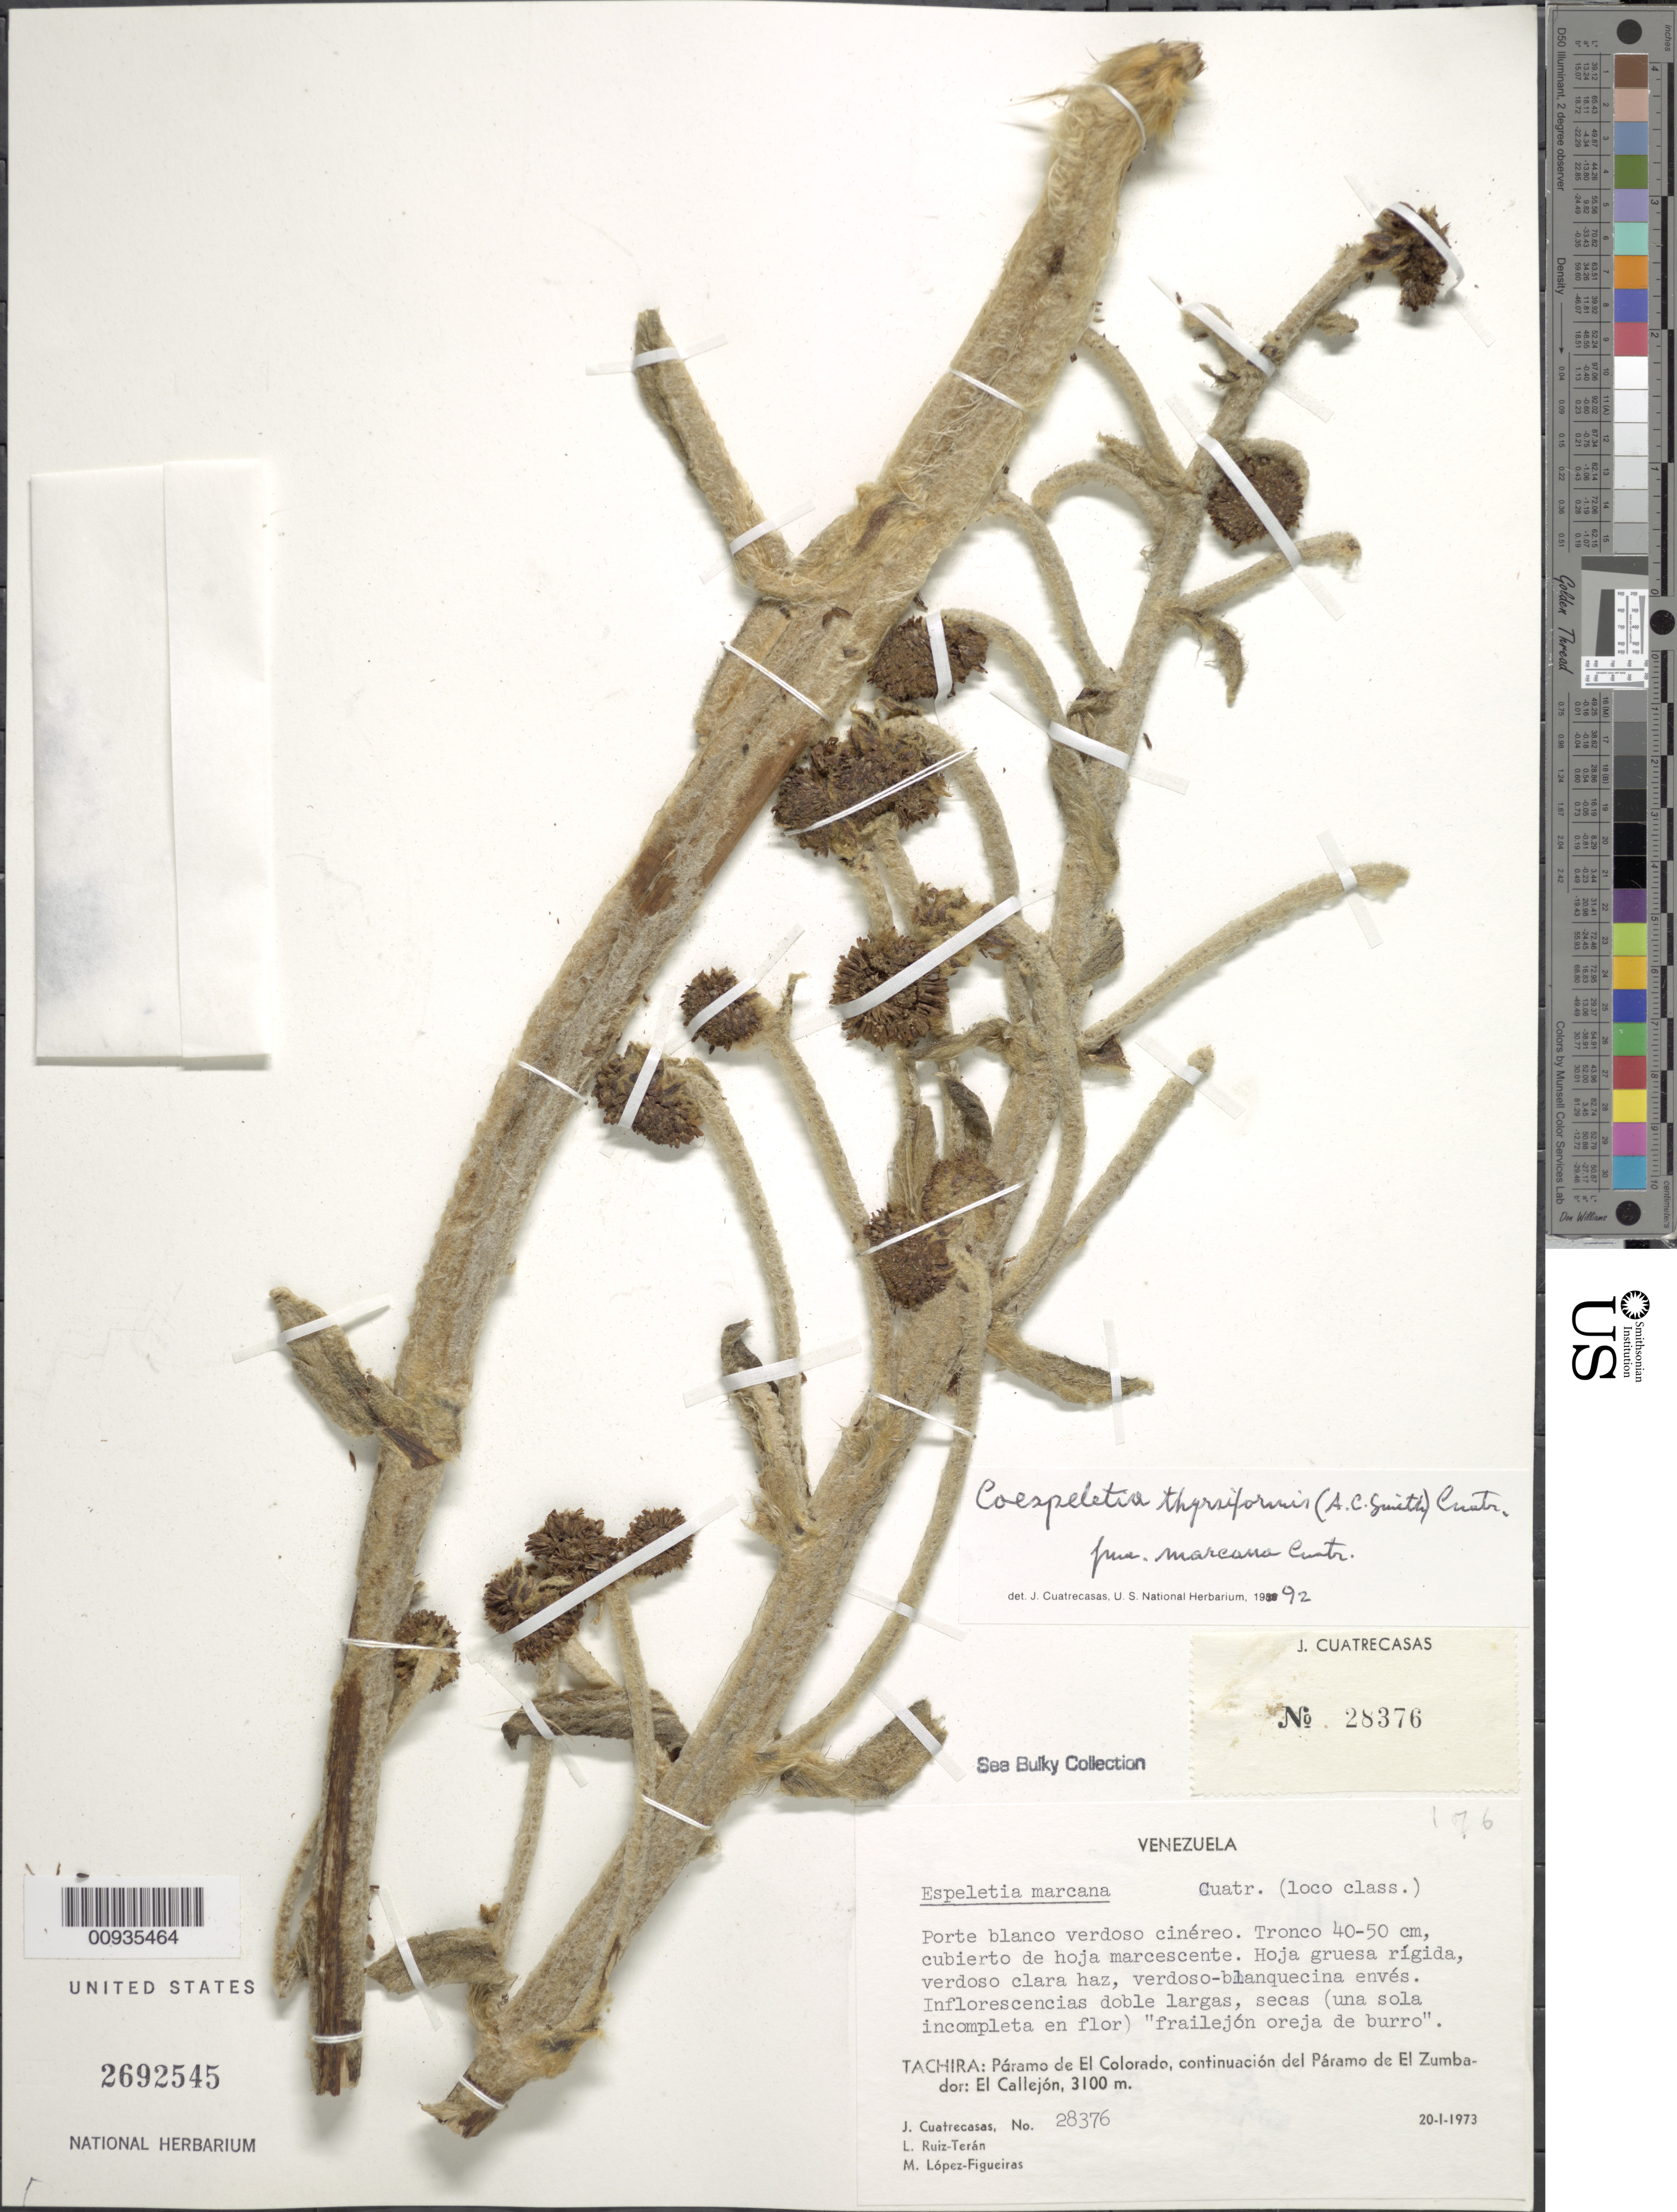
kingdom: Plantae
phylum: Tracheophyta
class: Magnoliopsida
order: Asterales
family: Asteraceae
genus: Coespeletia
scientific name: Coespeletia thyrsiformis f. marcana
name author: (A.C. Sm.) Cuatrec.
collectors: J. Cuatrecasas, L. E. Ruíz-Terán & M. López Figueiras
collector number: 28376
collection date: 1973-01-20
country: Venezuela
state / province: Tachira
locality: Paramo de El Colorado, continuacion del Paramo de El Zumbador: El Callejon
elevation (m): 3100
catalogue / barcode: US 2692545